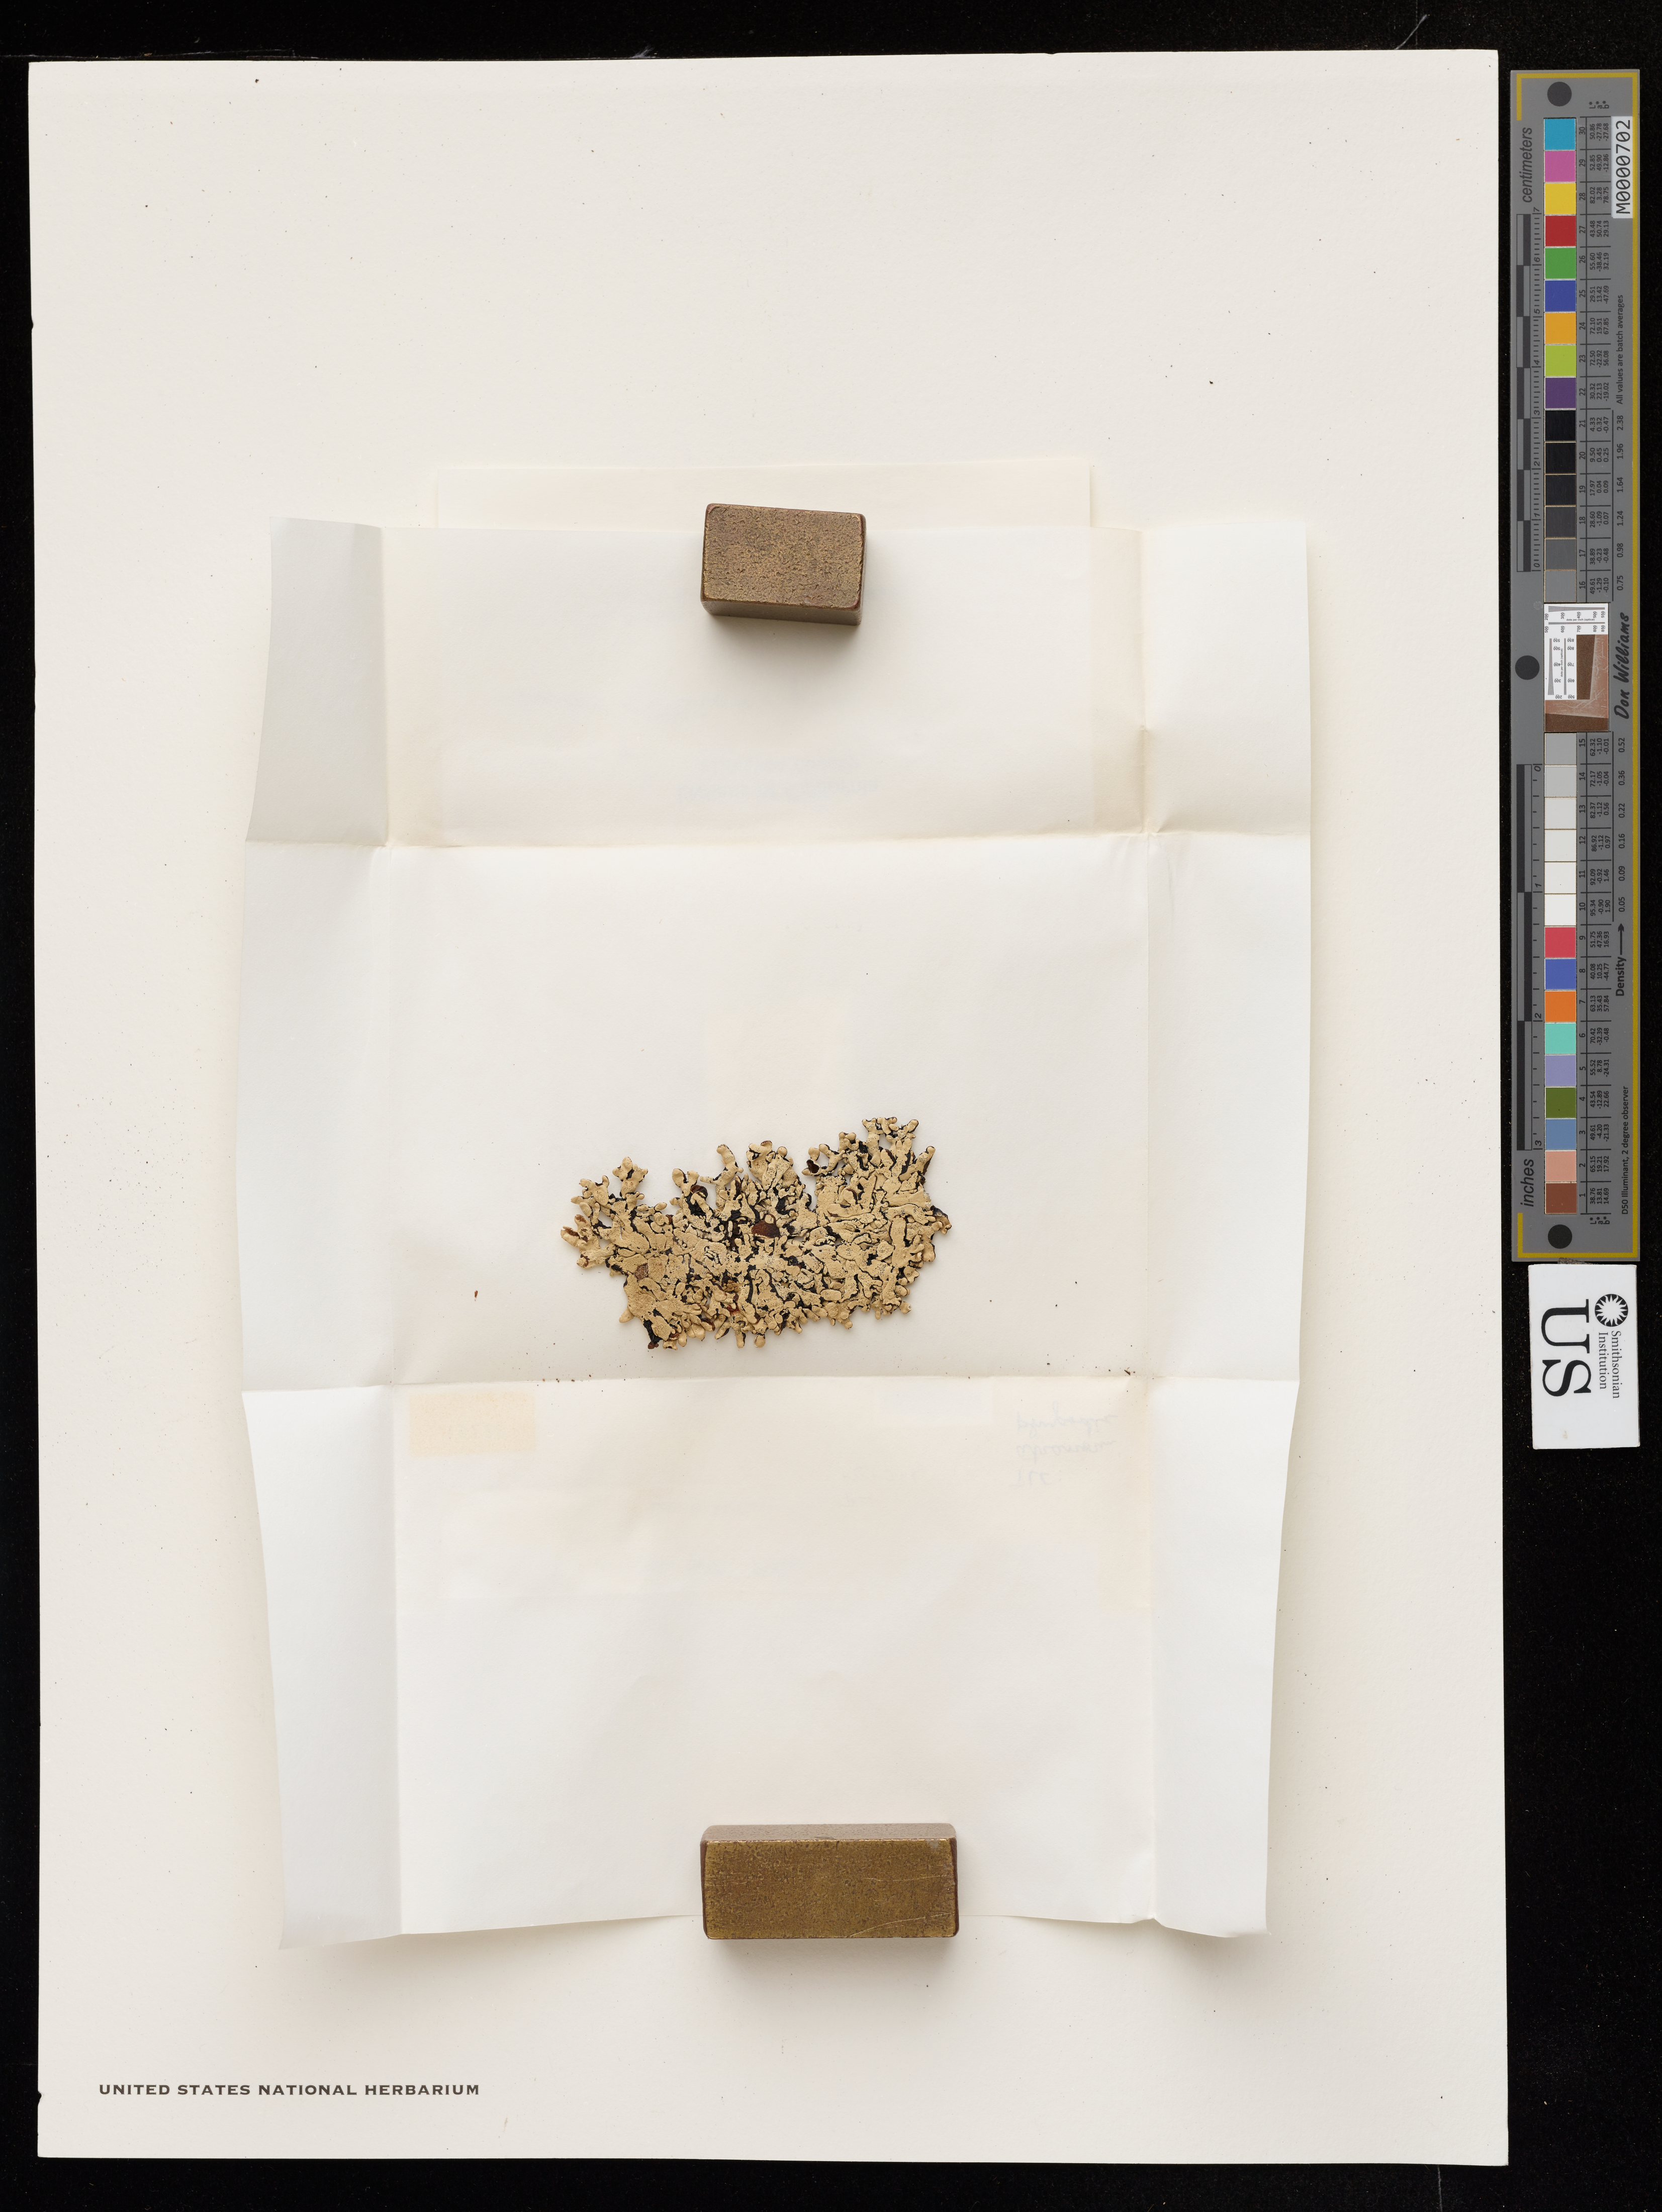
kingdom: Fungi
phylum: Ascomycota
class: Lecanoromycetes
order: Lecanorales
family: Parmeliaceae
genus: Hypogymnia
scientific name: Hypogymnia occidentalis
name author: L.H. Pike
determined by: McCune, B.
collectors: M. Hale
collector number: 58176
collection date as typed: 23 Jul 1980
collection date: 1980-07-23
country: United States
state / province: California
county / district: Siskiyou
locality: Nw of Happy Camp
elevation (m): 0